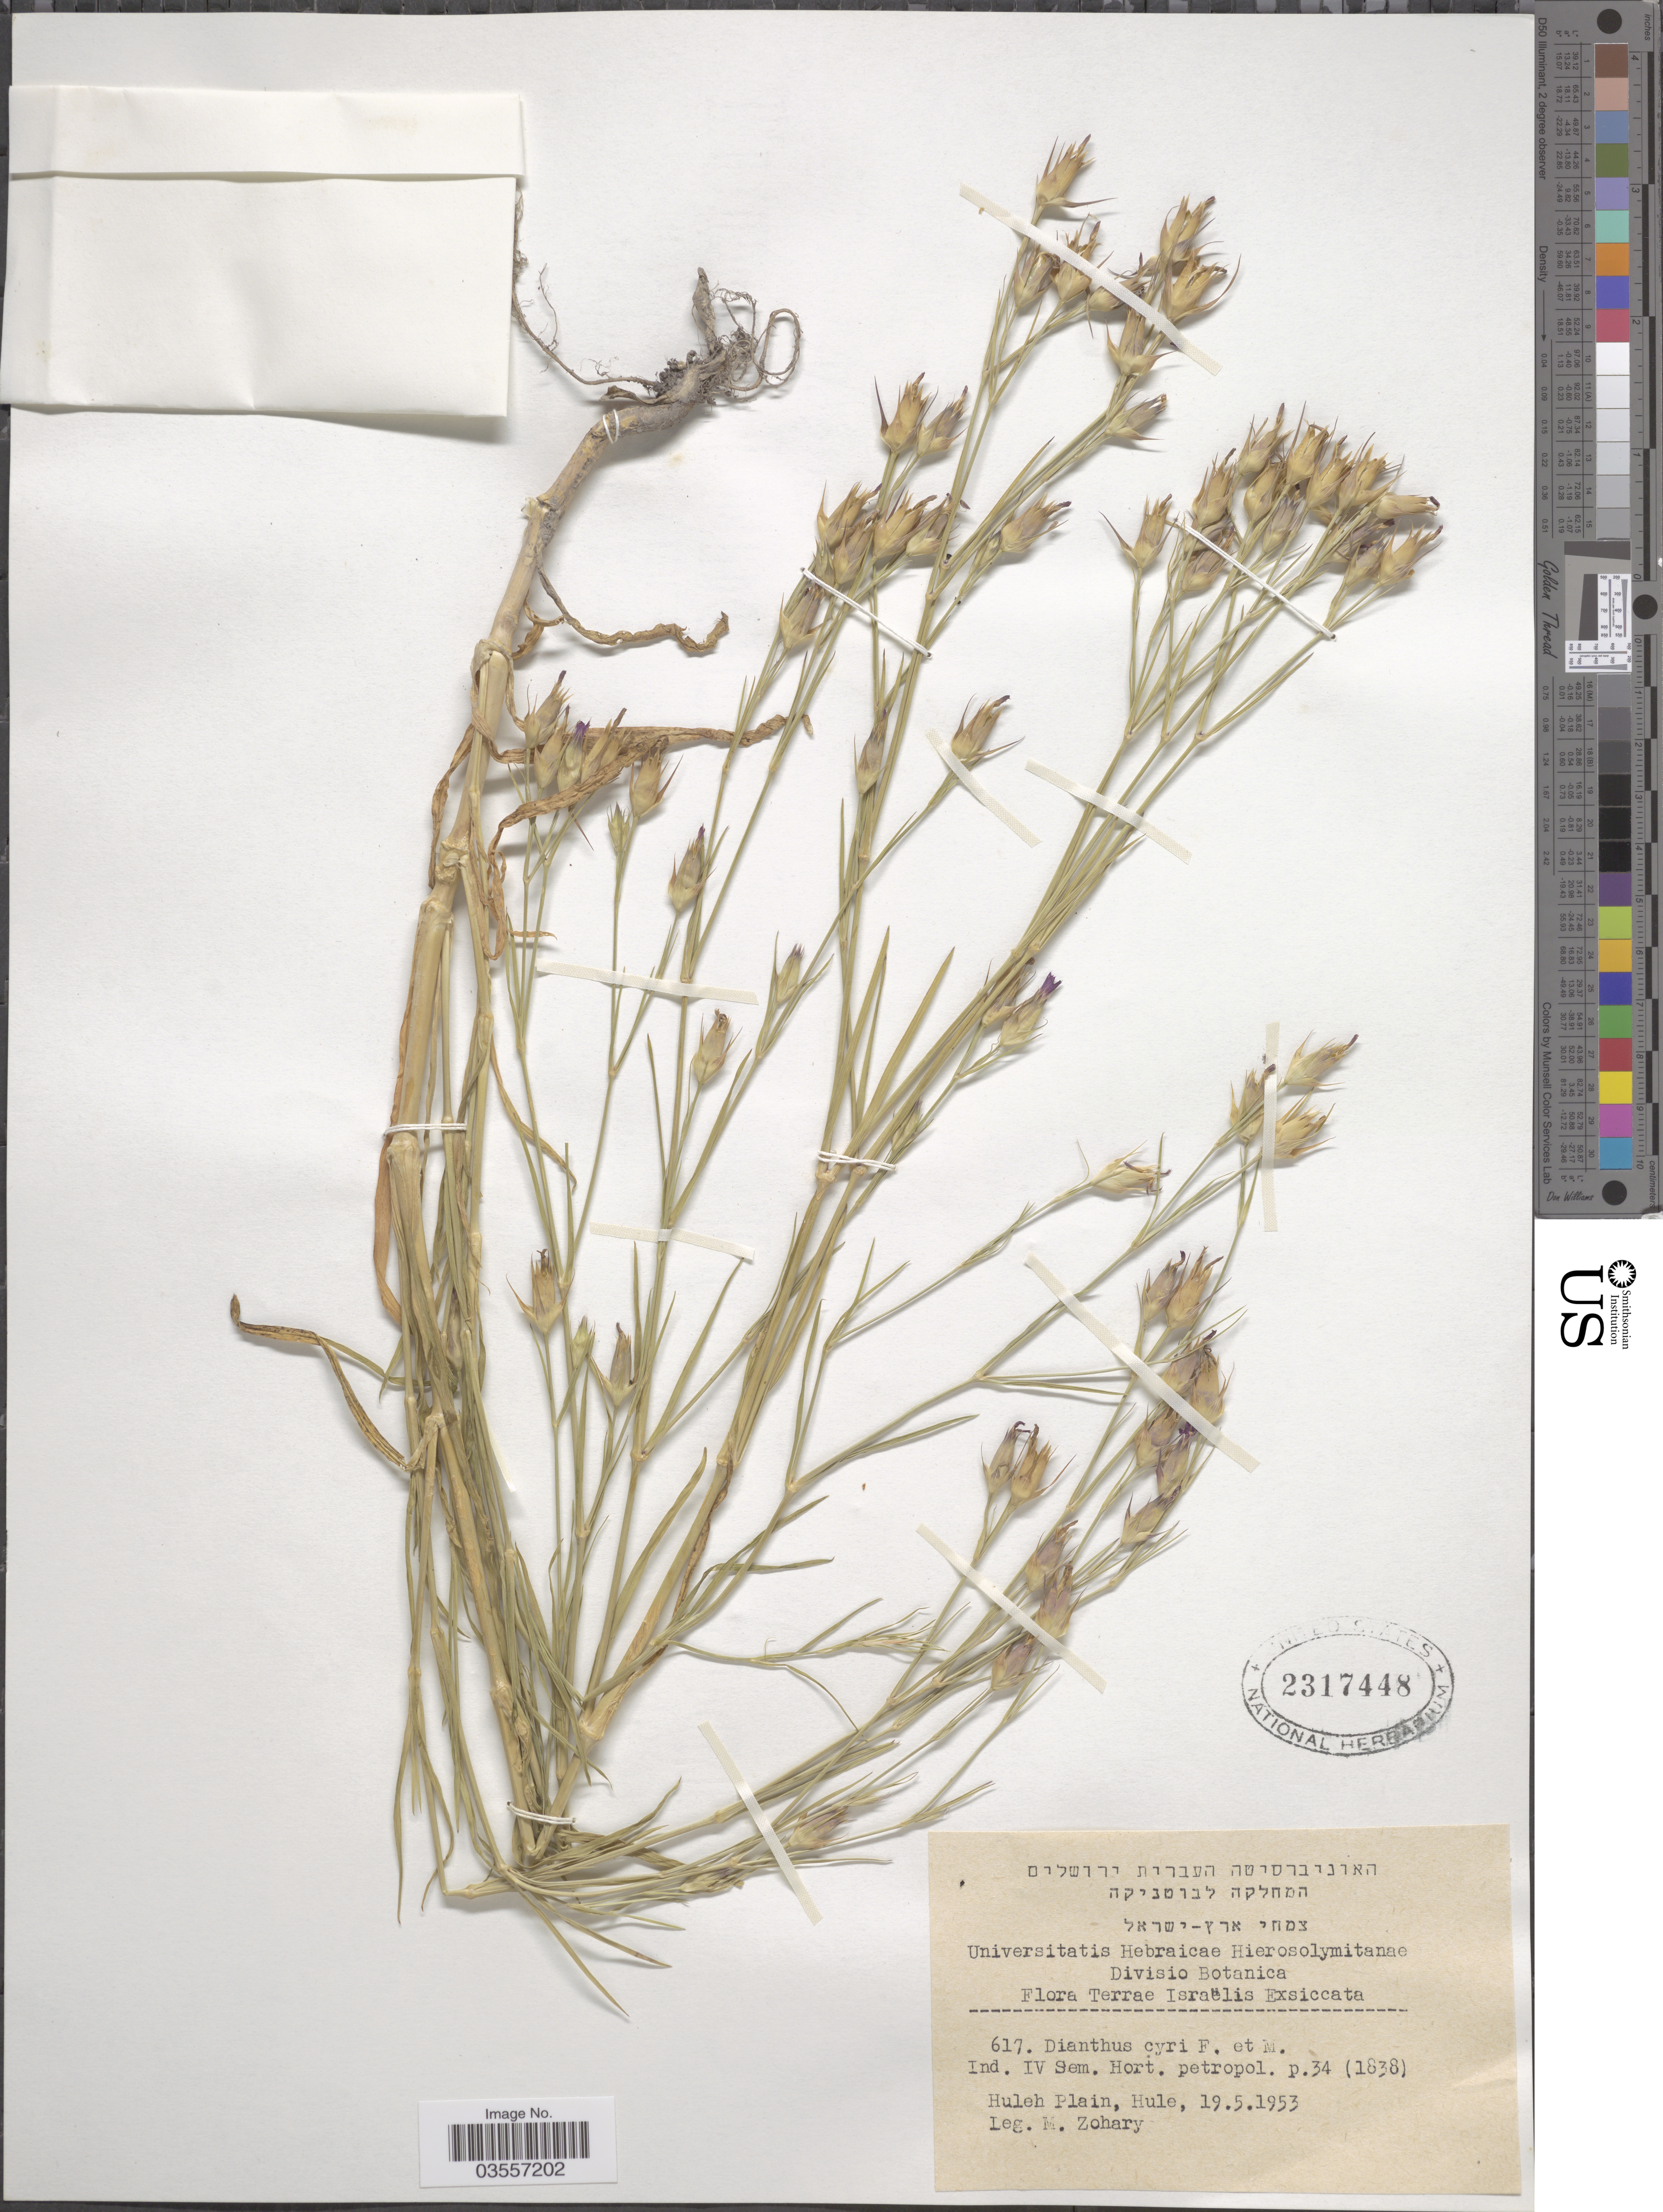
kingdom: Plantae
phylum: Tracheophyta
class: Magnoliopsida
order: Caryophyllales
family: Caryophyllaceae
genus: Dianthus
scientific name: Dianthus cyri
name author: Fisch. & C.A. Mey.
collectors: M. Zohary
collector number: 617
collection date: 1953-05-19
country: Israel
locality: Terrae Israëlis. Huleh Plain, Hule.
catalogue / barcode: US 2317448